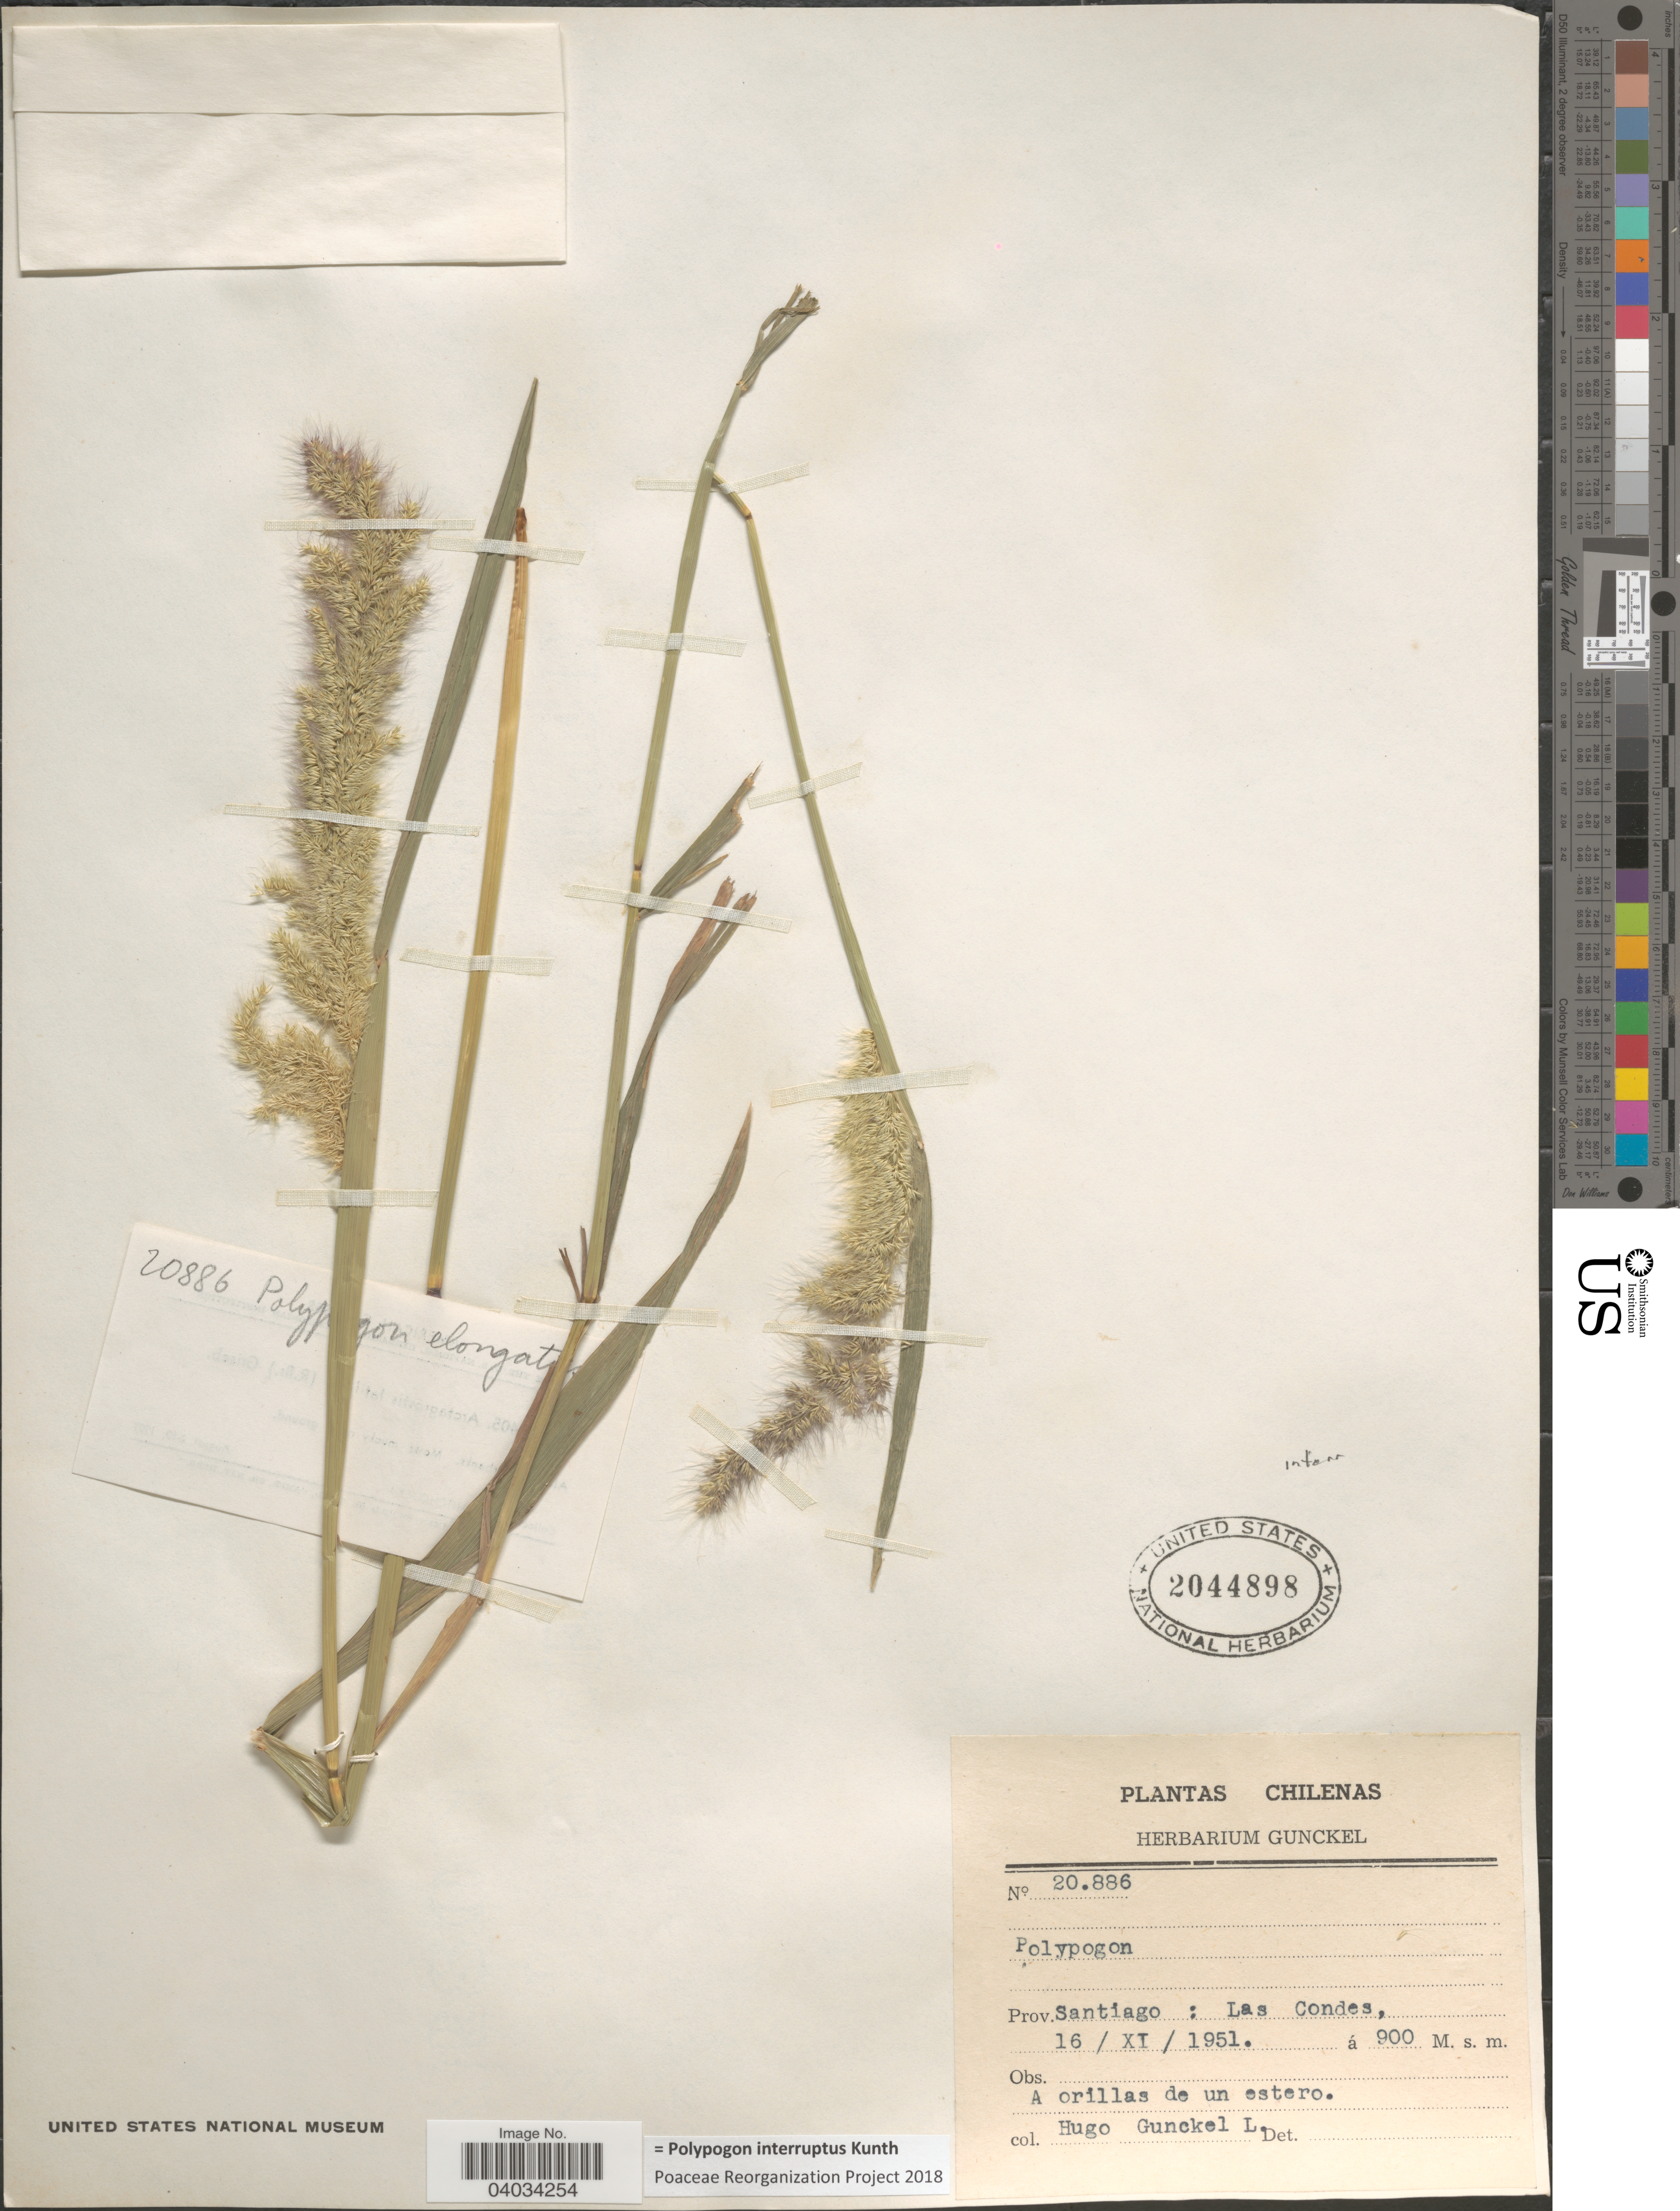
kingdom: Plantae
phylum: Tracheophyta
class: Liliopsida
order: Poales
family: Poaceae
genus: Polypogon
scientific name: Polypogon interruptus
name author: Kunth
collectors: H. Gunckel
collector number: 20886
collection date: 1951-11-16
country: Chile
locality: Prov.Santiago : Las Condes.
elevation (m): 900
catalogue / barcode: US 2044898